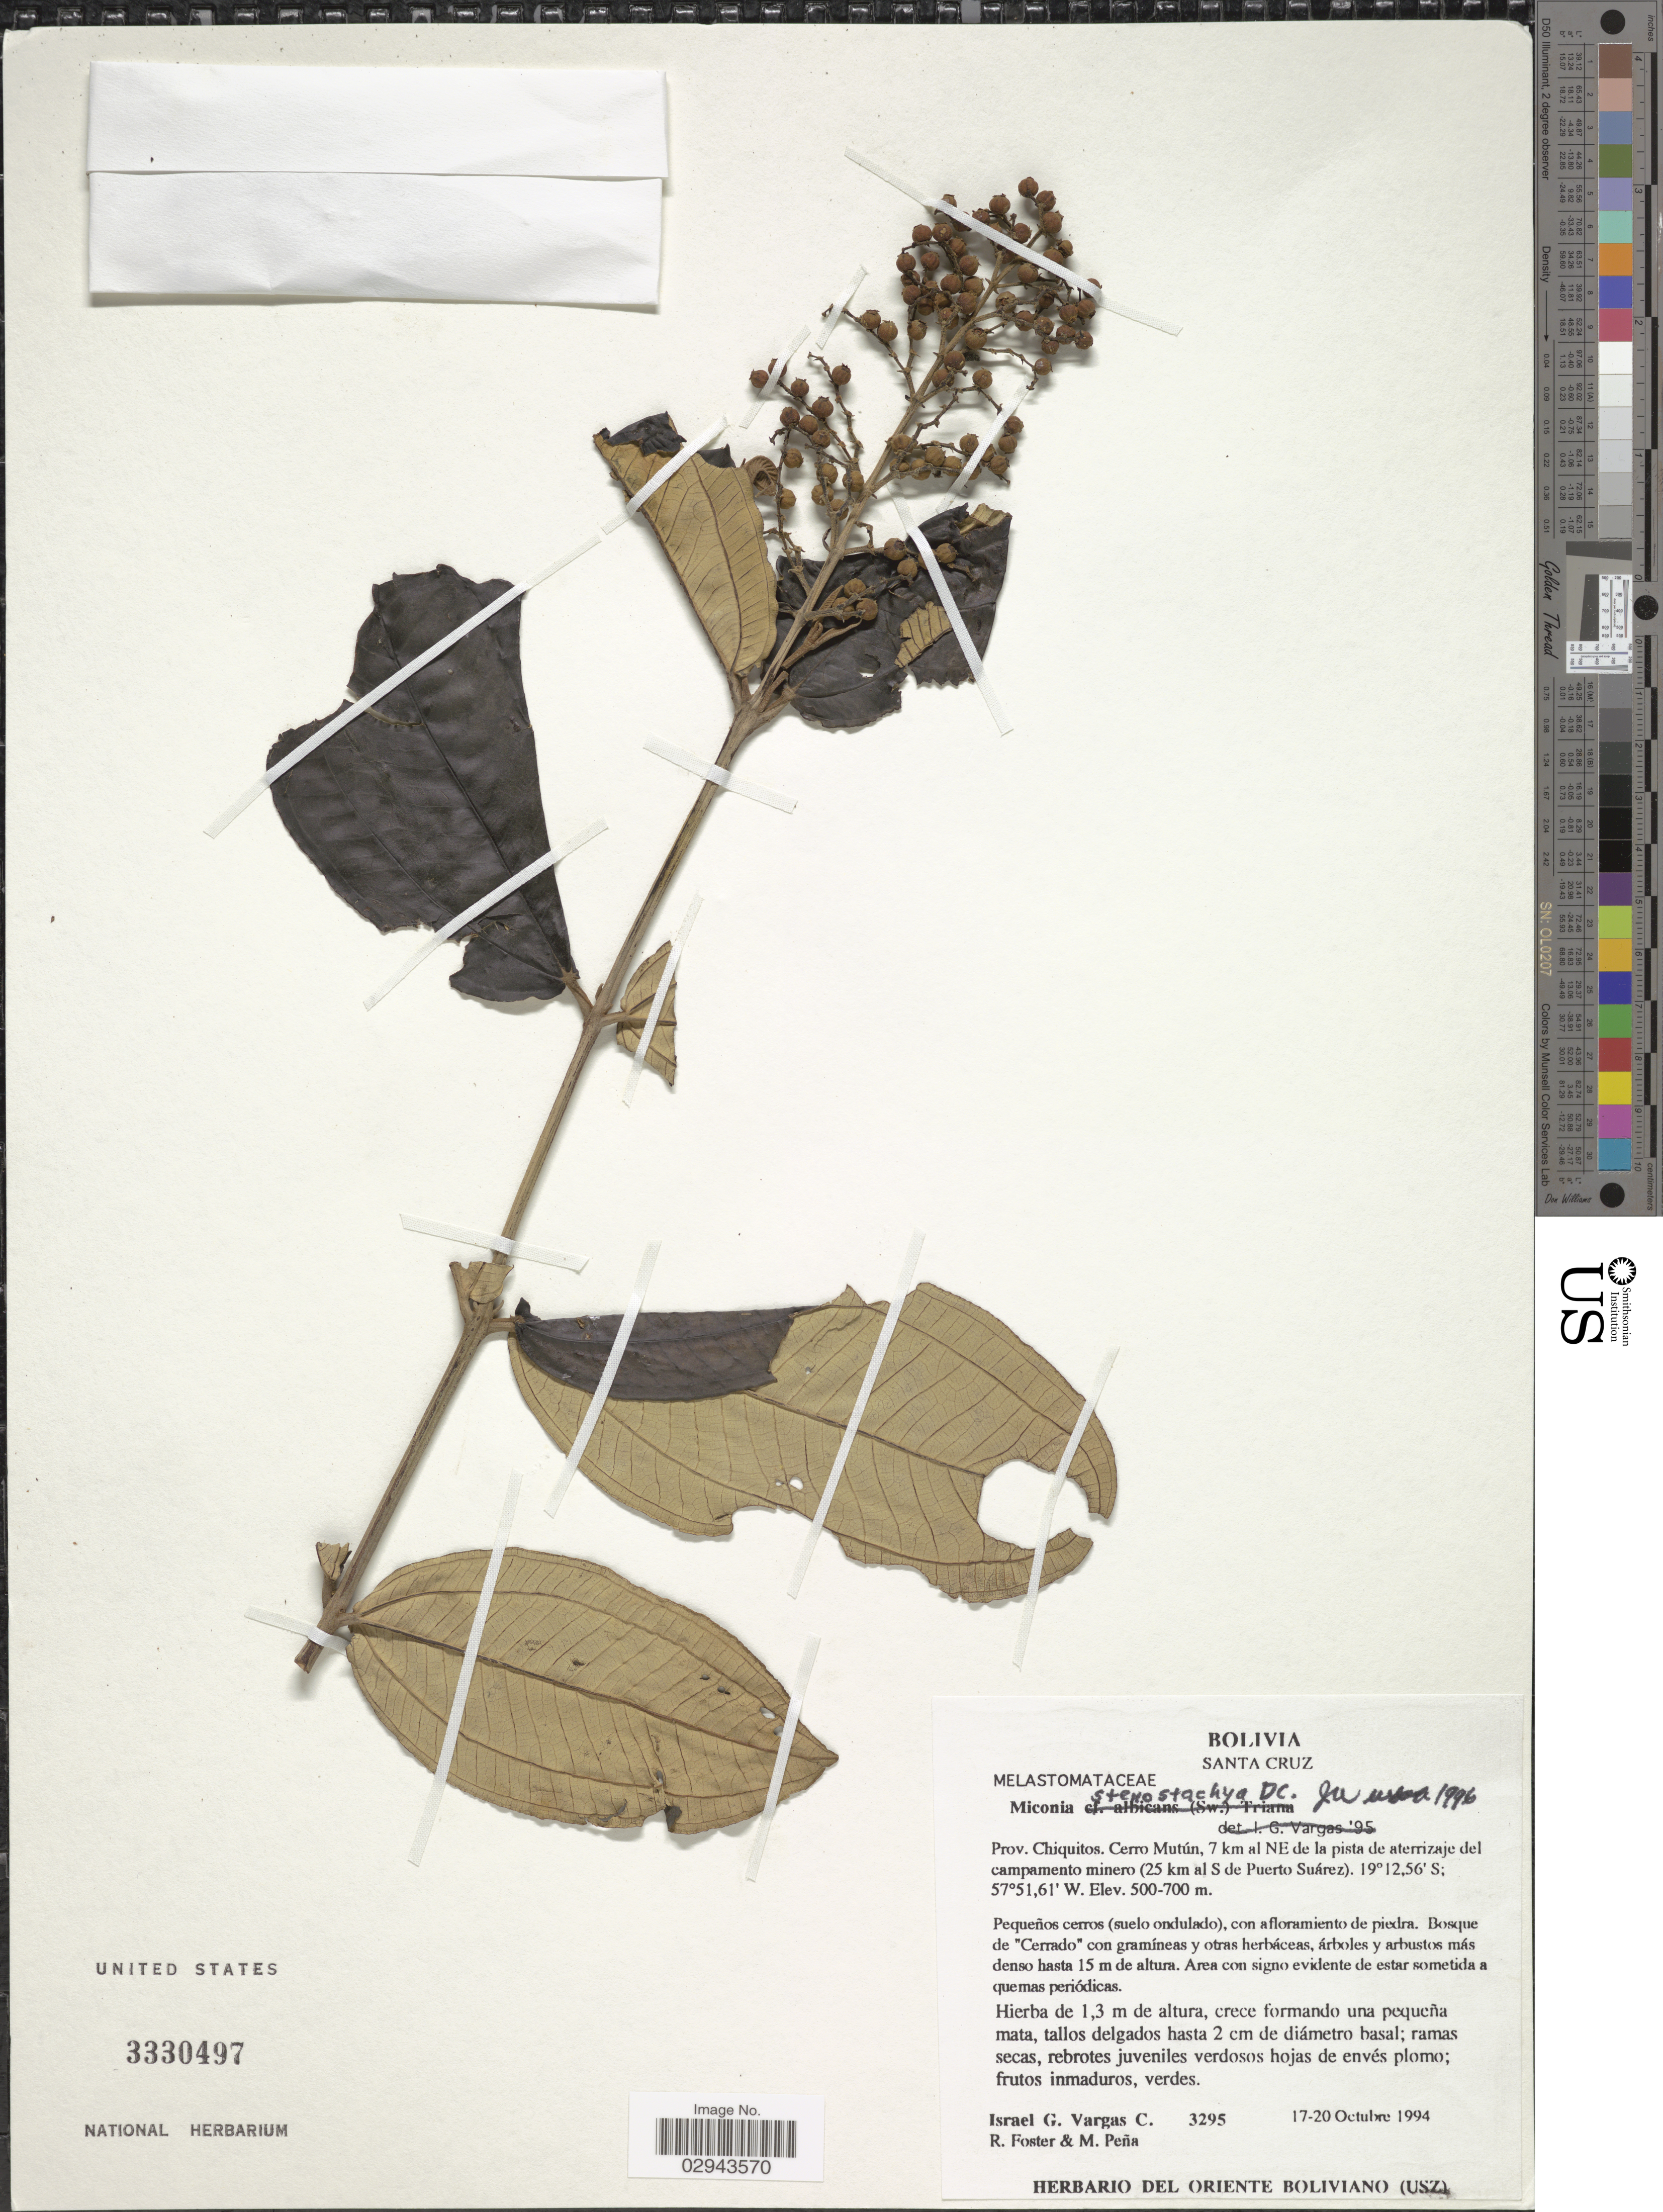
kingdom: Plantae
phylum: Tracheophyta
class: Magnoliopsida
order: Myrtales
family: Melastomataceae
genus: Miconia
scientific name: Miconia stenostachya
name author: DC.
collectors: I. Vargas C., R. Foster & M. Peña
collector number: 3295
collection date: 1994-10-17/1994-10-20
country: Bolivia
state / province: Santa Cruz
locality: Prov. Chiquitos. Cerro Mutún, 7 km al NE de la pista de aterrizaje del campamento minero (25 km al S de Puerto Suárez).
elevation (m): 500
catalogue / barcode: US 3330497